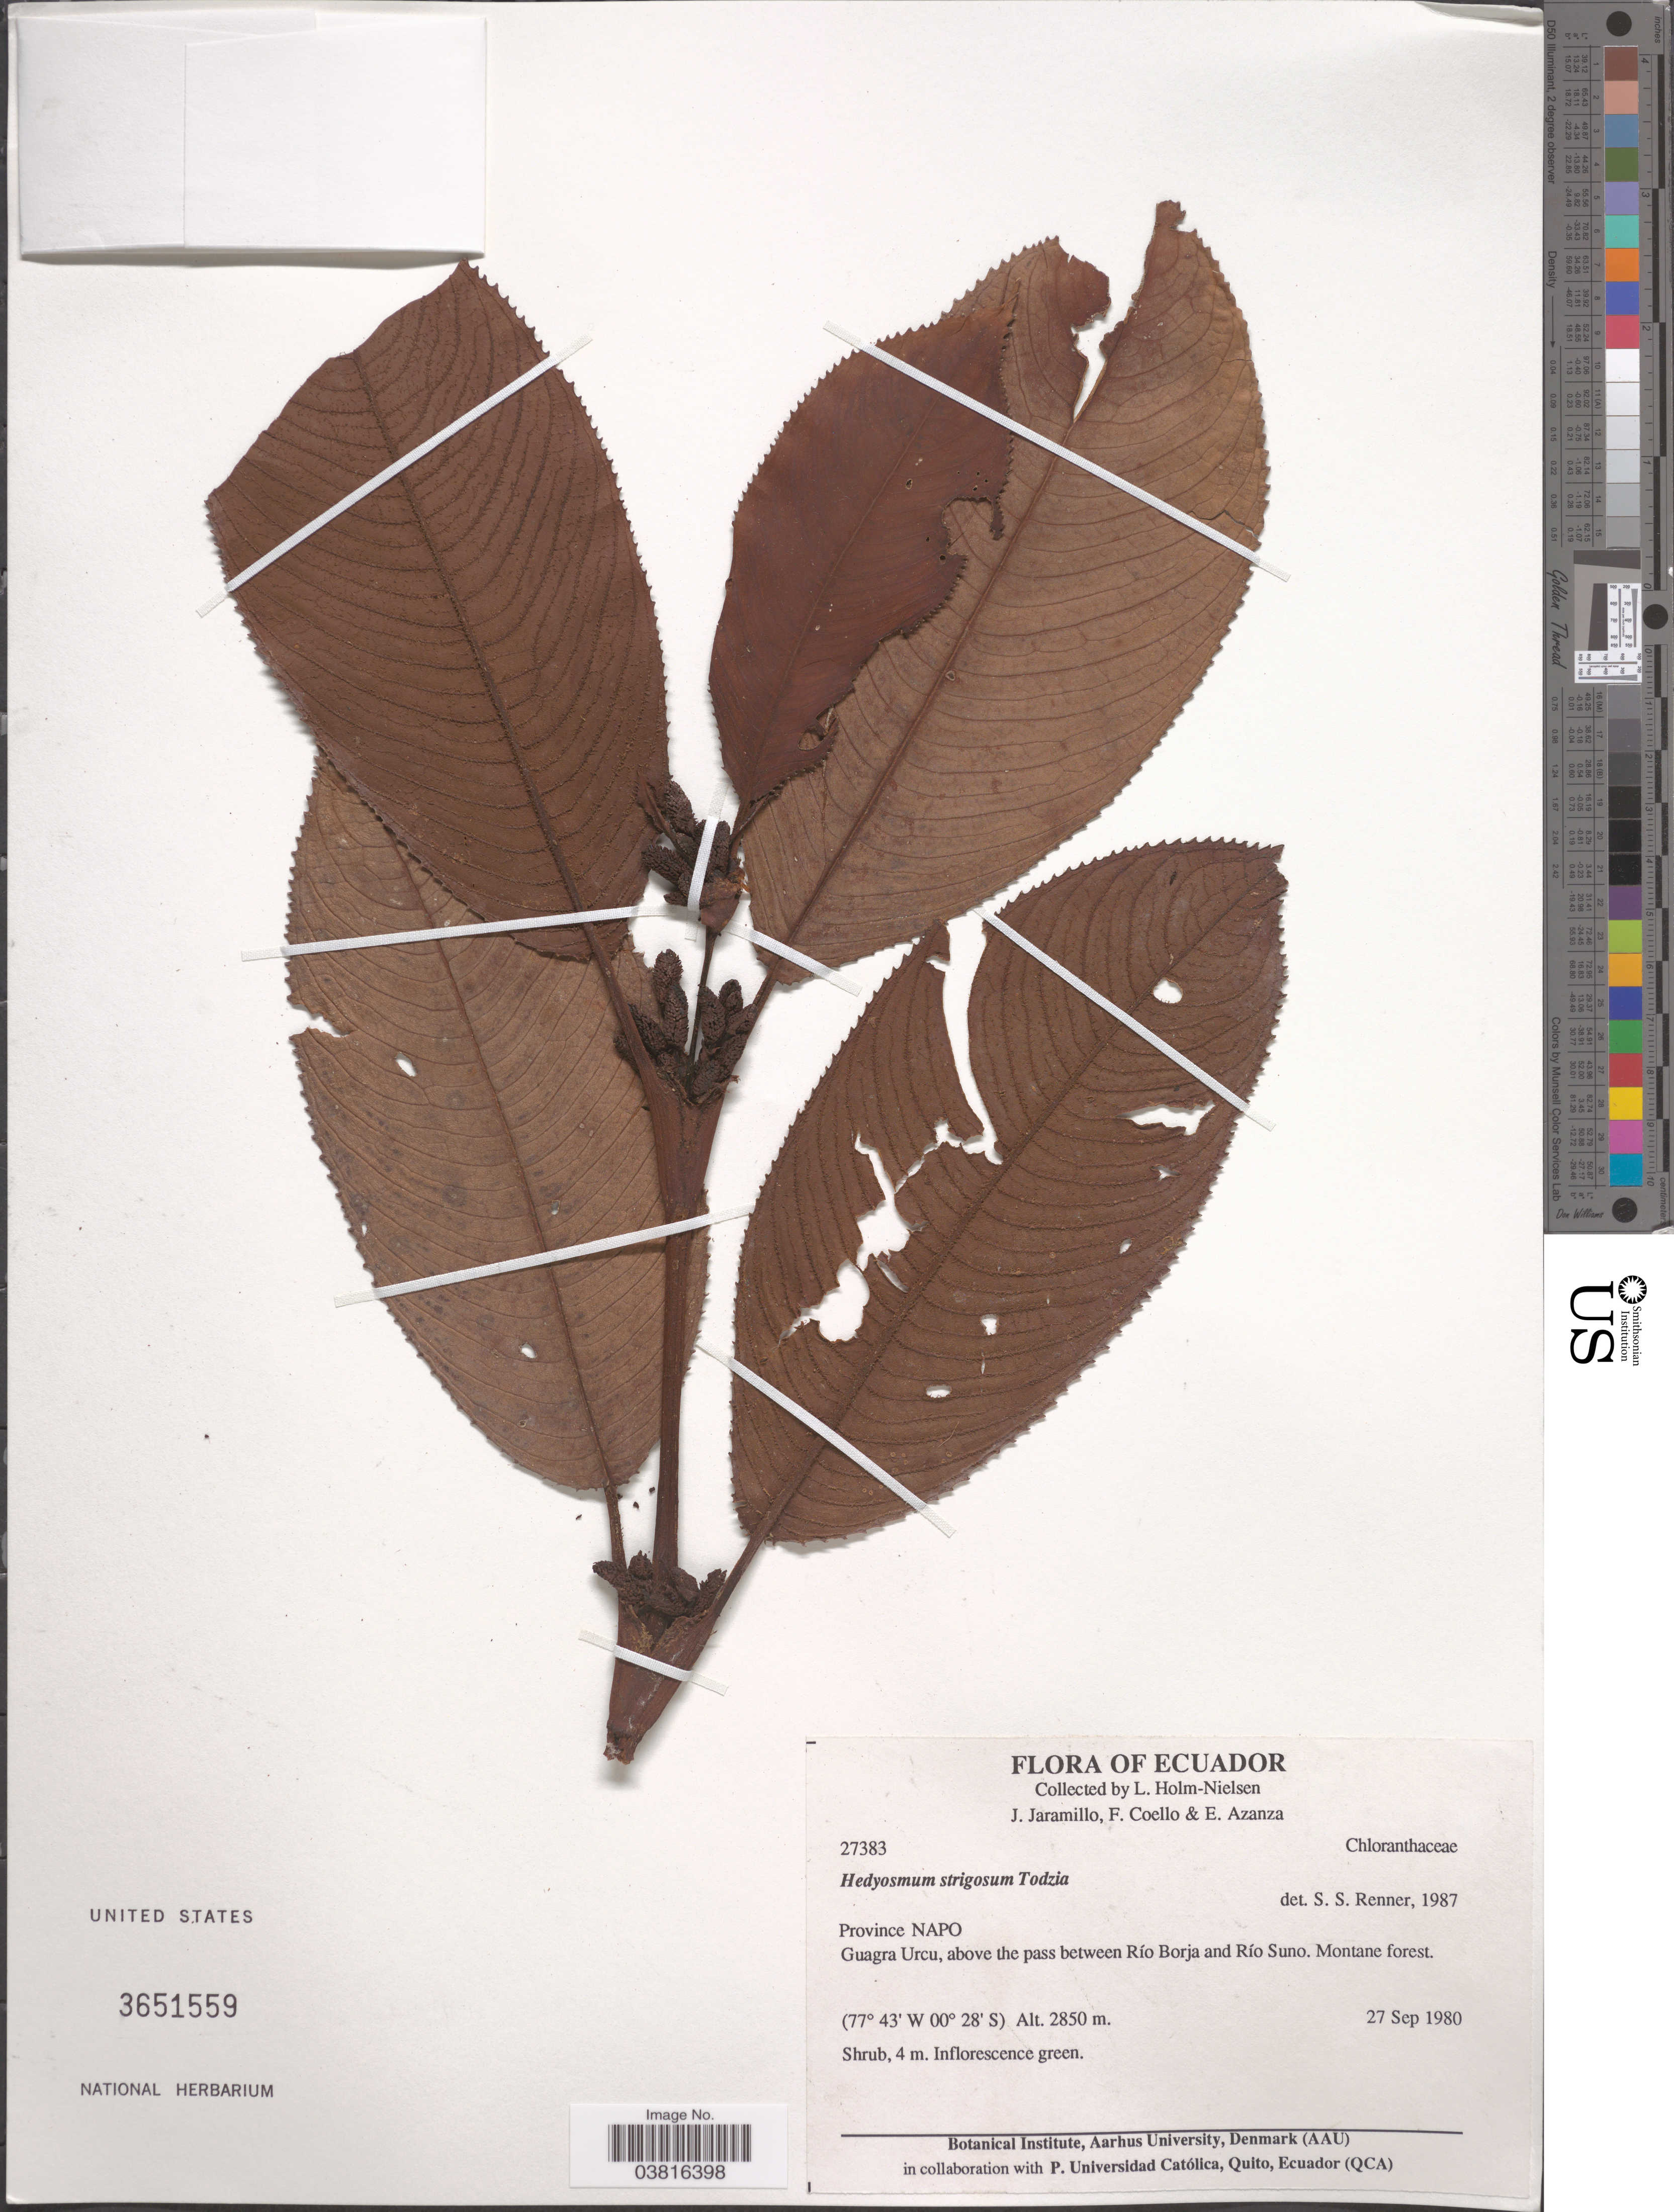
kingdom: Plantae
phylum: Tracheophyta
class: Magnoliopsida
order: Chloranthales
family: Chloranthaceae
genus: Hedyosmum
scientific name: Hedyosmum strigosum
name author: Todzia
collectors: L. Holm-Nielsen, J. Jaramillo, F. Coello & E. Azanza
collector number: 27383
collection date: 1980-09-27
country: Ecuador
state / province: Napo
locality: Guagra Urcu, above the pass between Río Borja and Río Suno.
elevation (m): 2850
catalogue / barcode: US 3651559